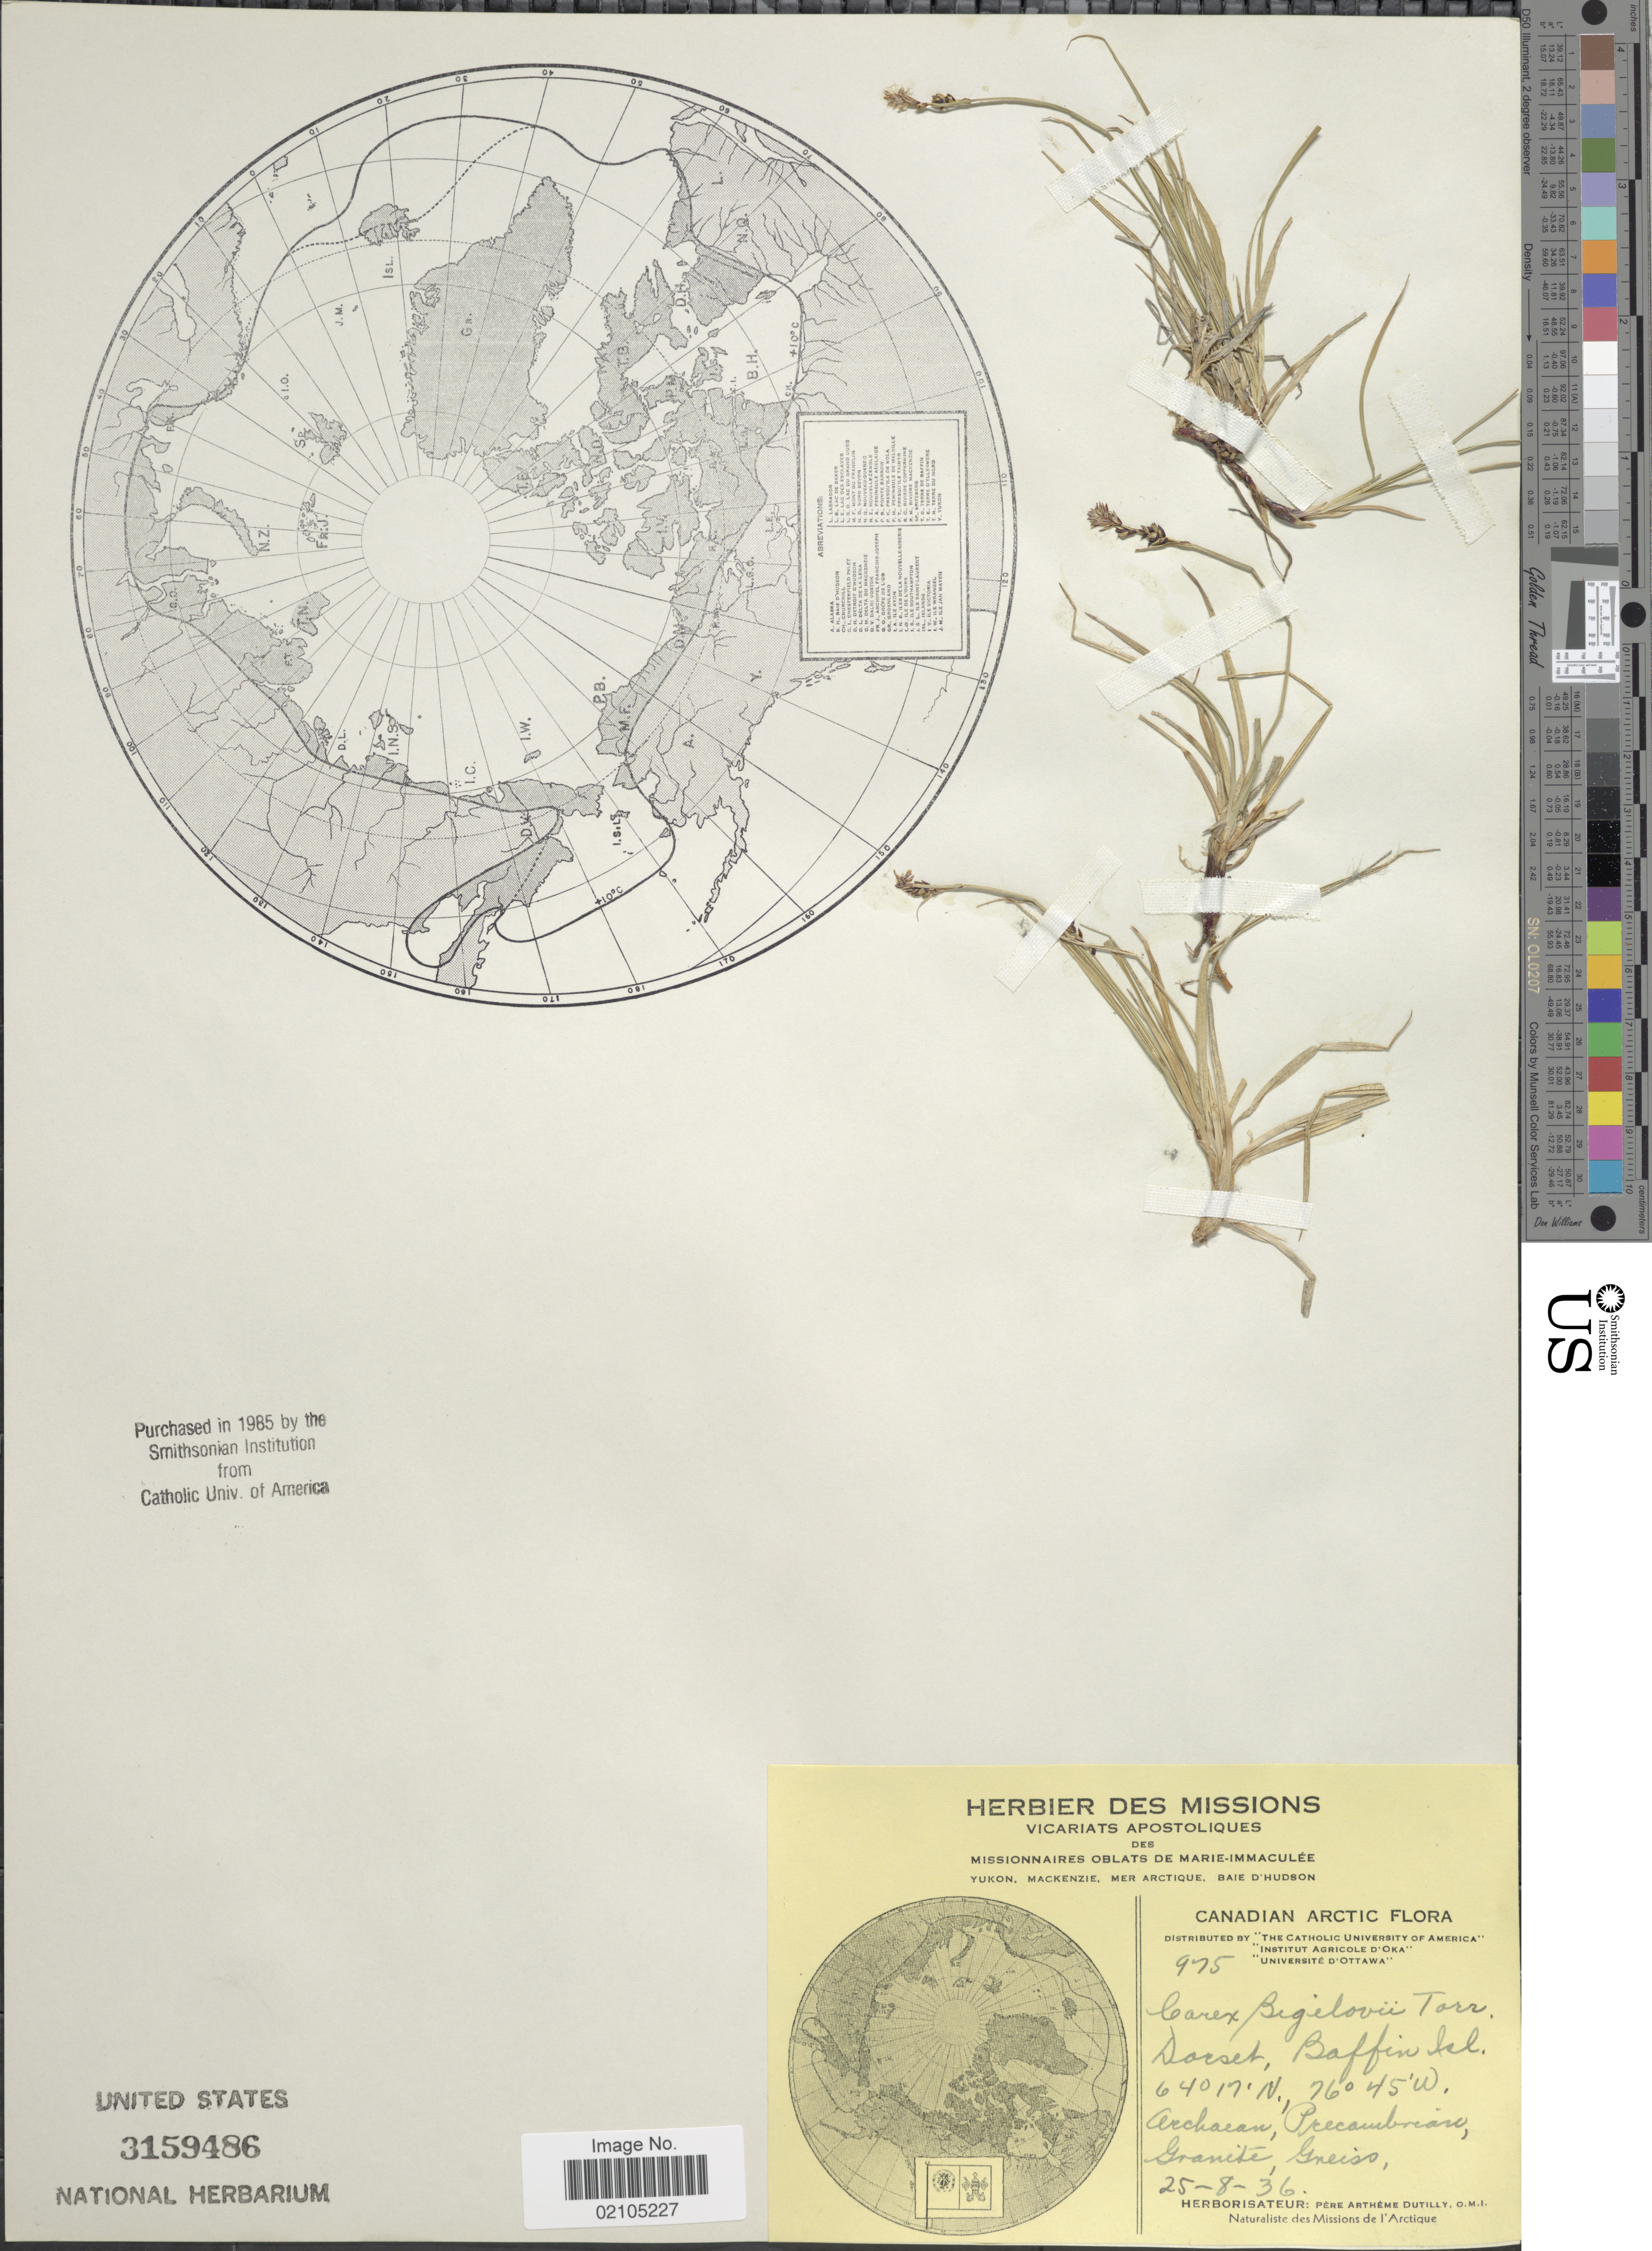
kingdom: Plantae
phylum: Tracheophyta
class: Liliopsida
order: Poales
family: Cyperaceae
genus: Carex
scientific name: Carex bigelowii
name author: Torr. ex Schwein.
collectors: A. Dutilly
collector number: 975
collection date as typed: Transcribed d/m/y: 25/8/36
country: Canada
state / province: Nunavut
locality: Canadian Arctic, Dorset, Baffin Isl. Archaean, Precambrian.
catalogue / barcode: US 3159486